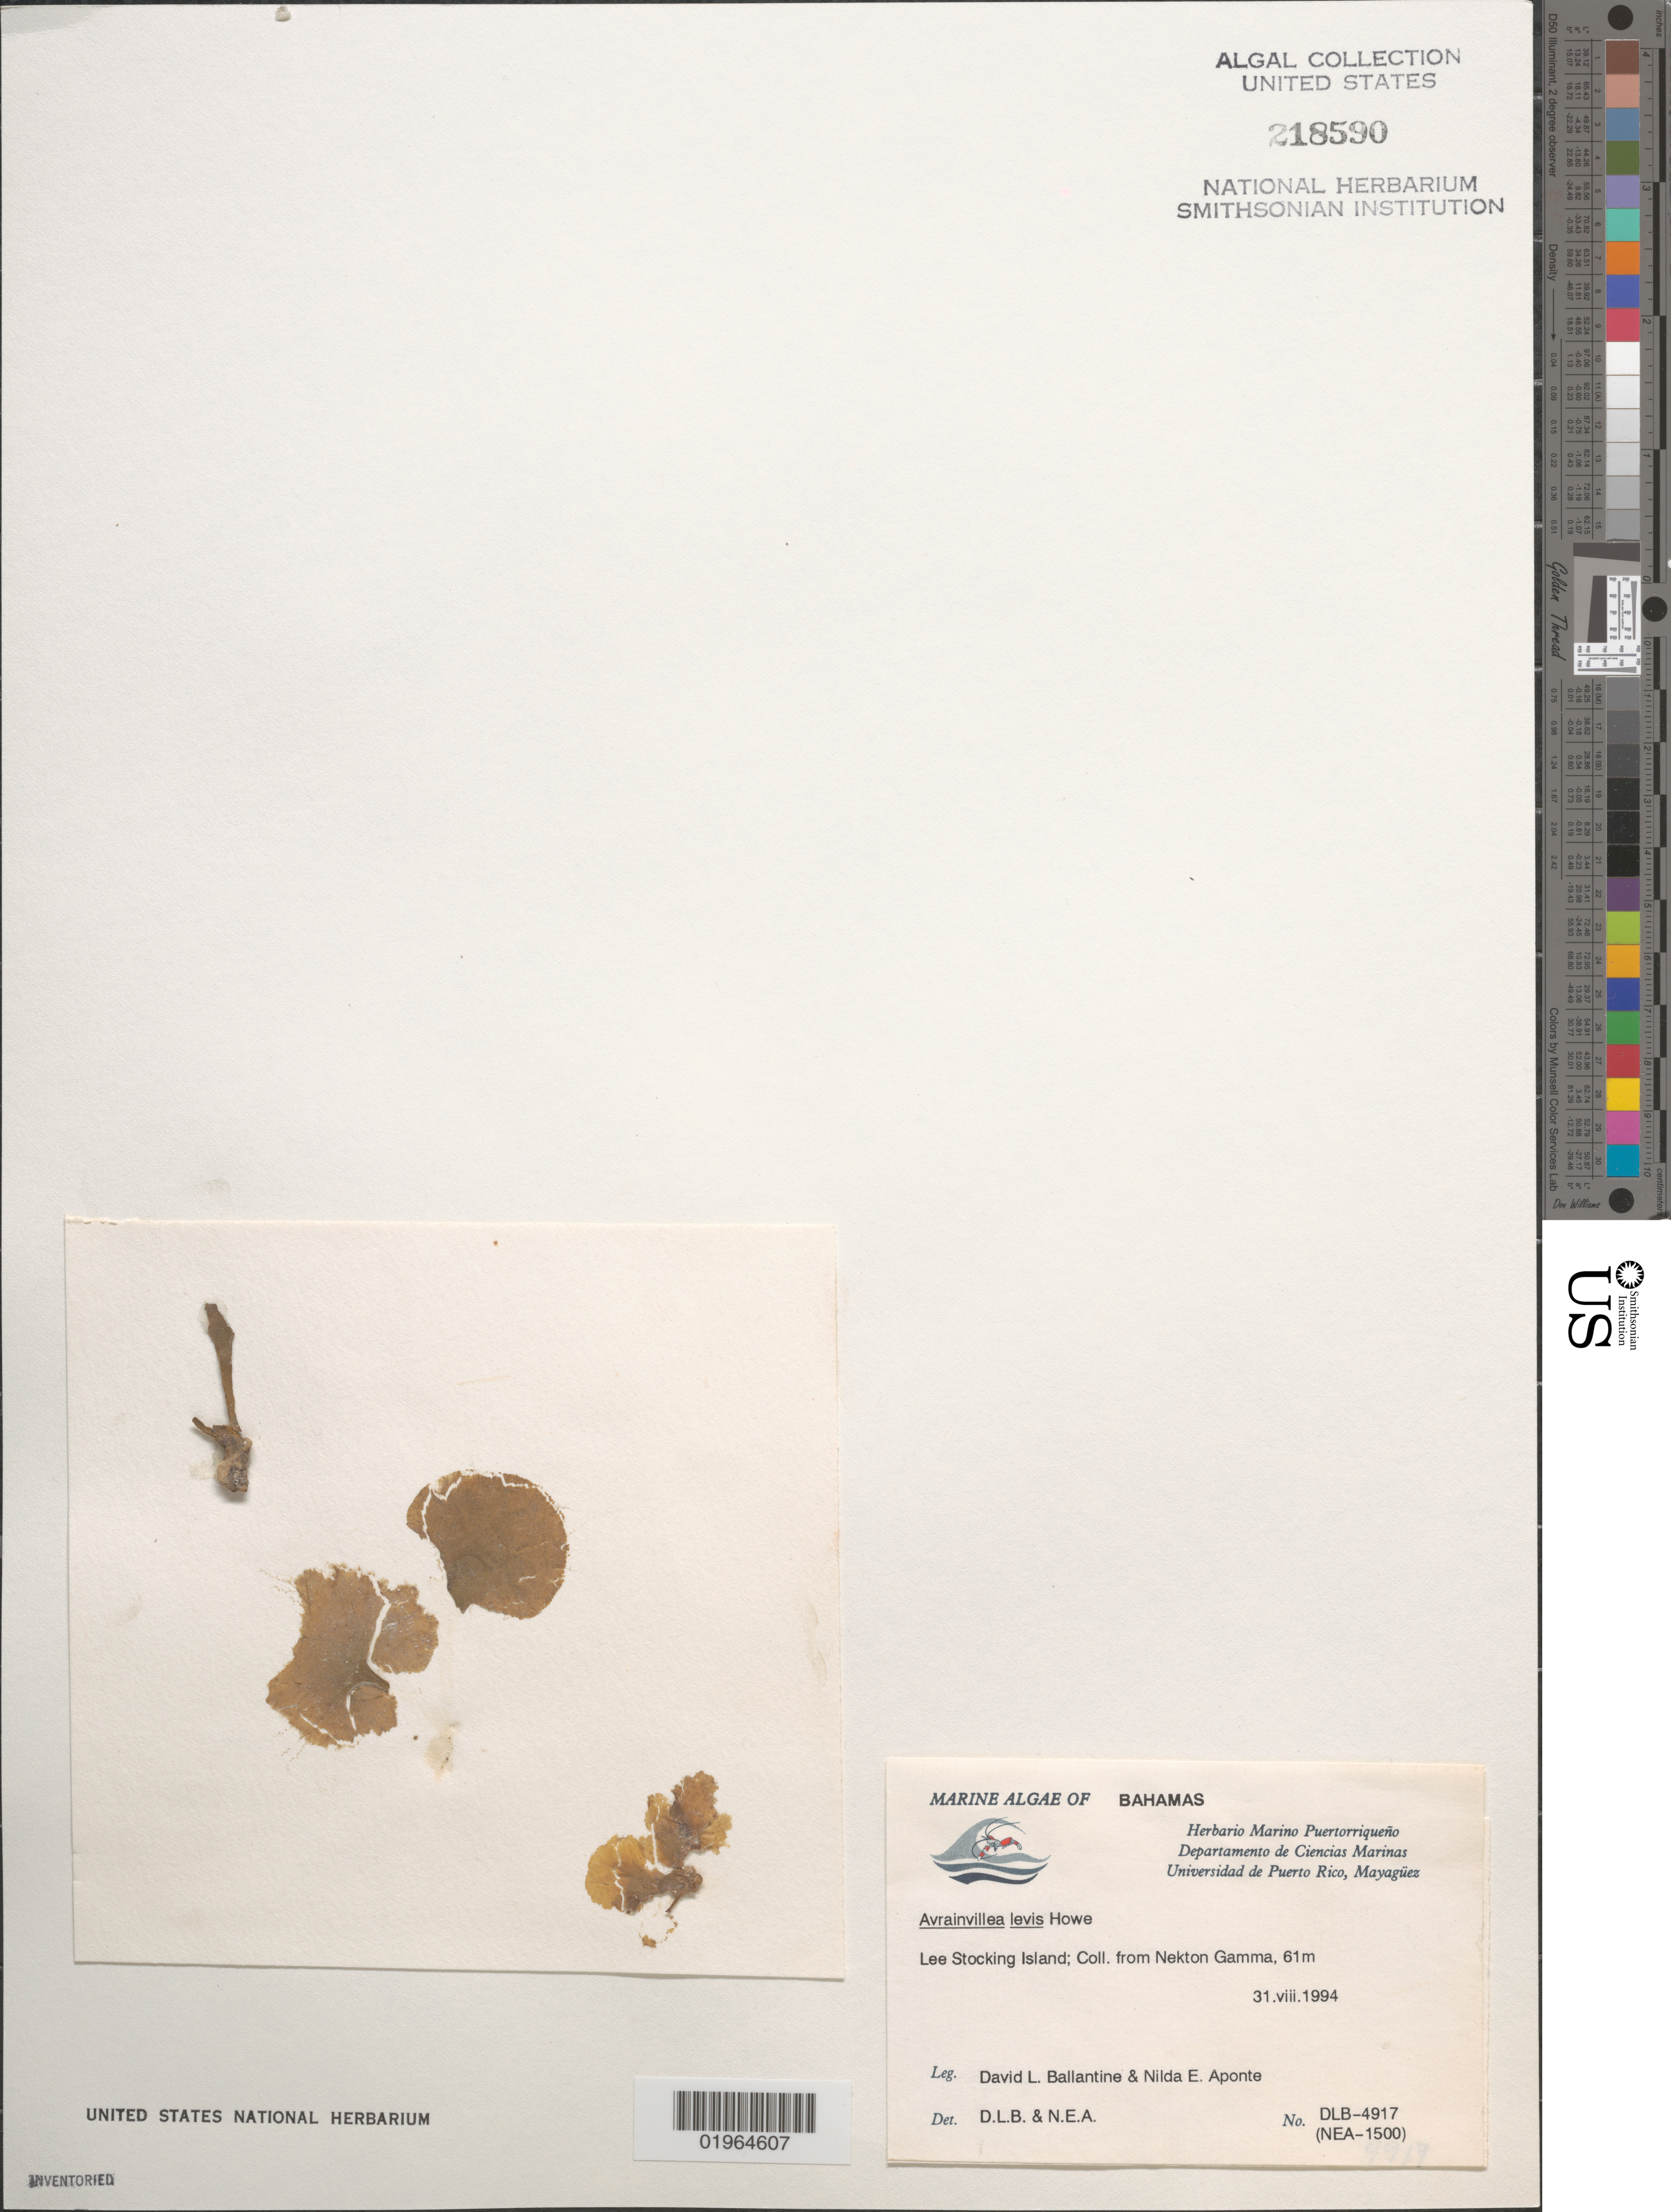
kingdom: Plantae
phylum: Chlorophyta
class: Ulvophyceae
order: Bryopsidales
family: Dichotomosiphonaceae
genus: Avrainvillea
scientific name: Avrainvillea levis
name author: M. Howe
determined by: Ballantine, D. L.; Aponte, N. E.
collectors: D.L. Ballantine & N. E. Aponte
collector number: DLB 4917, NEA 1500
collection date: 1994-07-31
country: Bahamas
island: Lee Stocking Island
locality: Coll. from Nekton Gamma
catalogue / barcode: US 218590